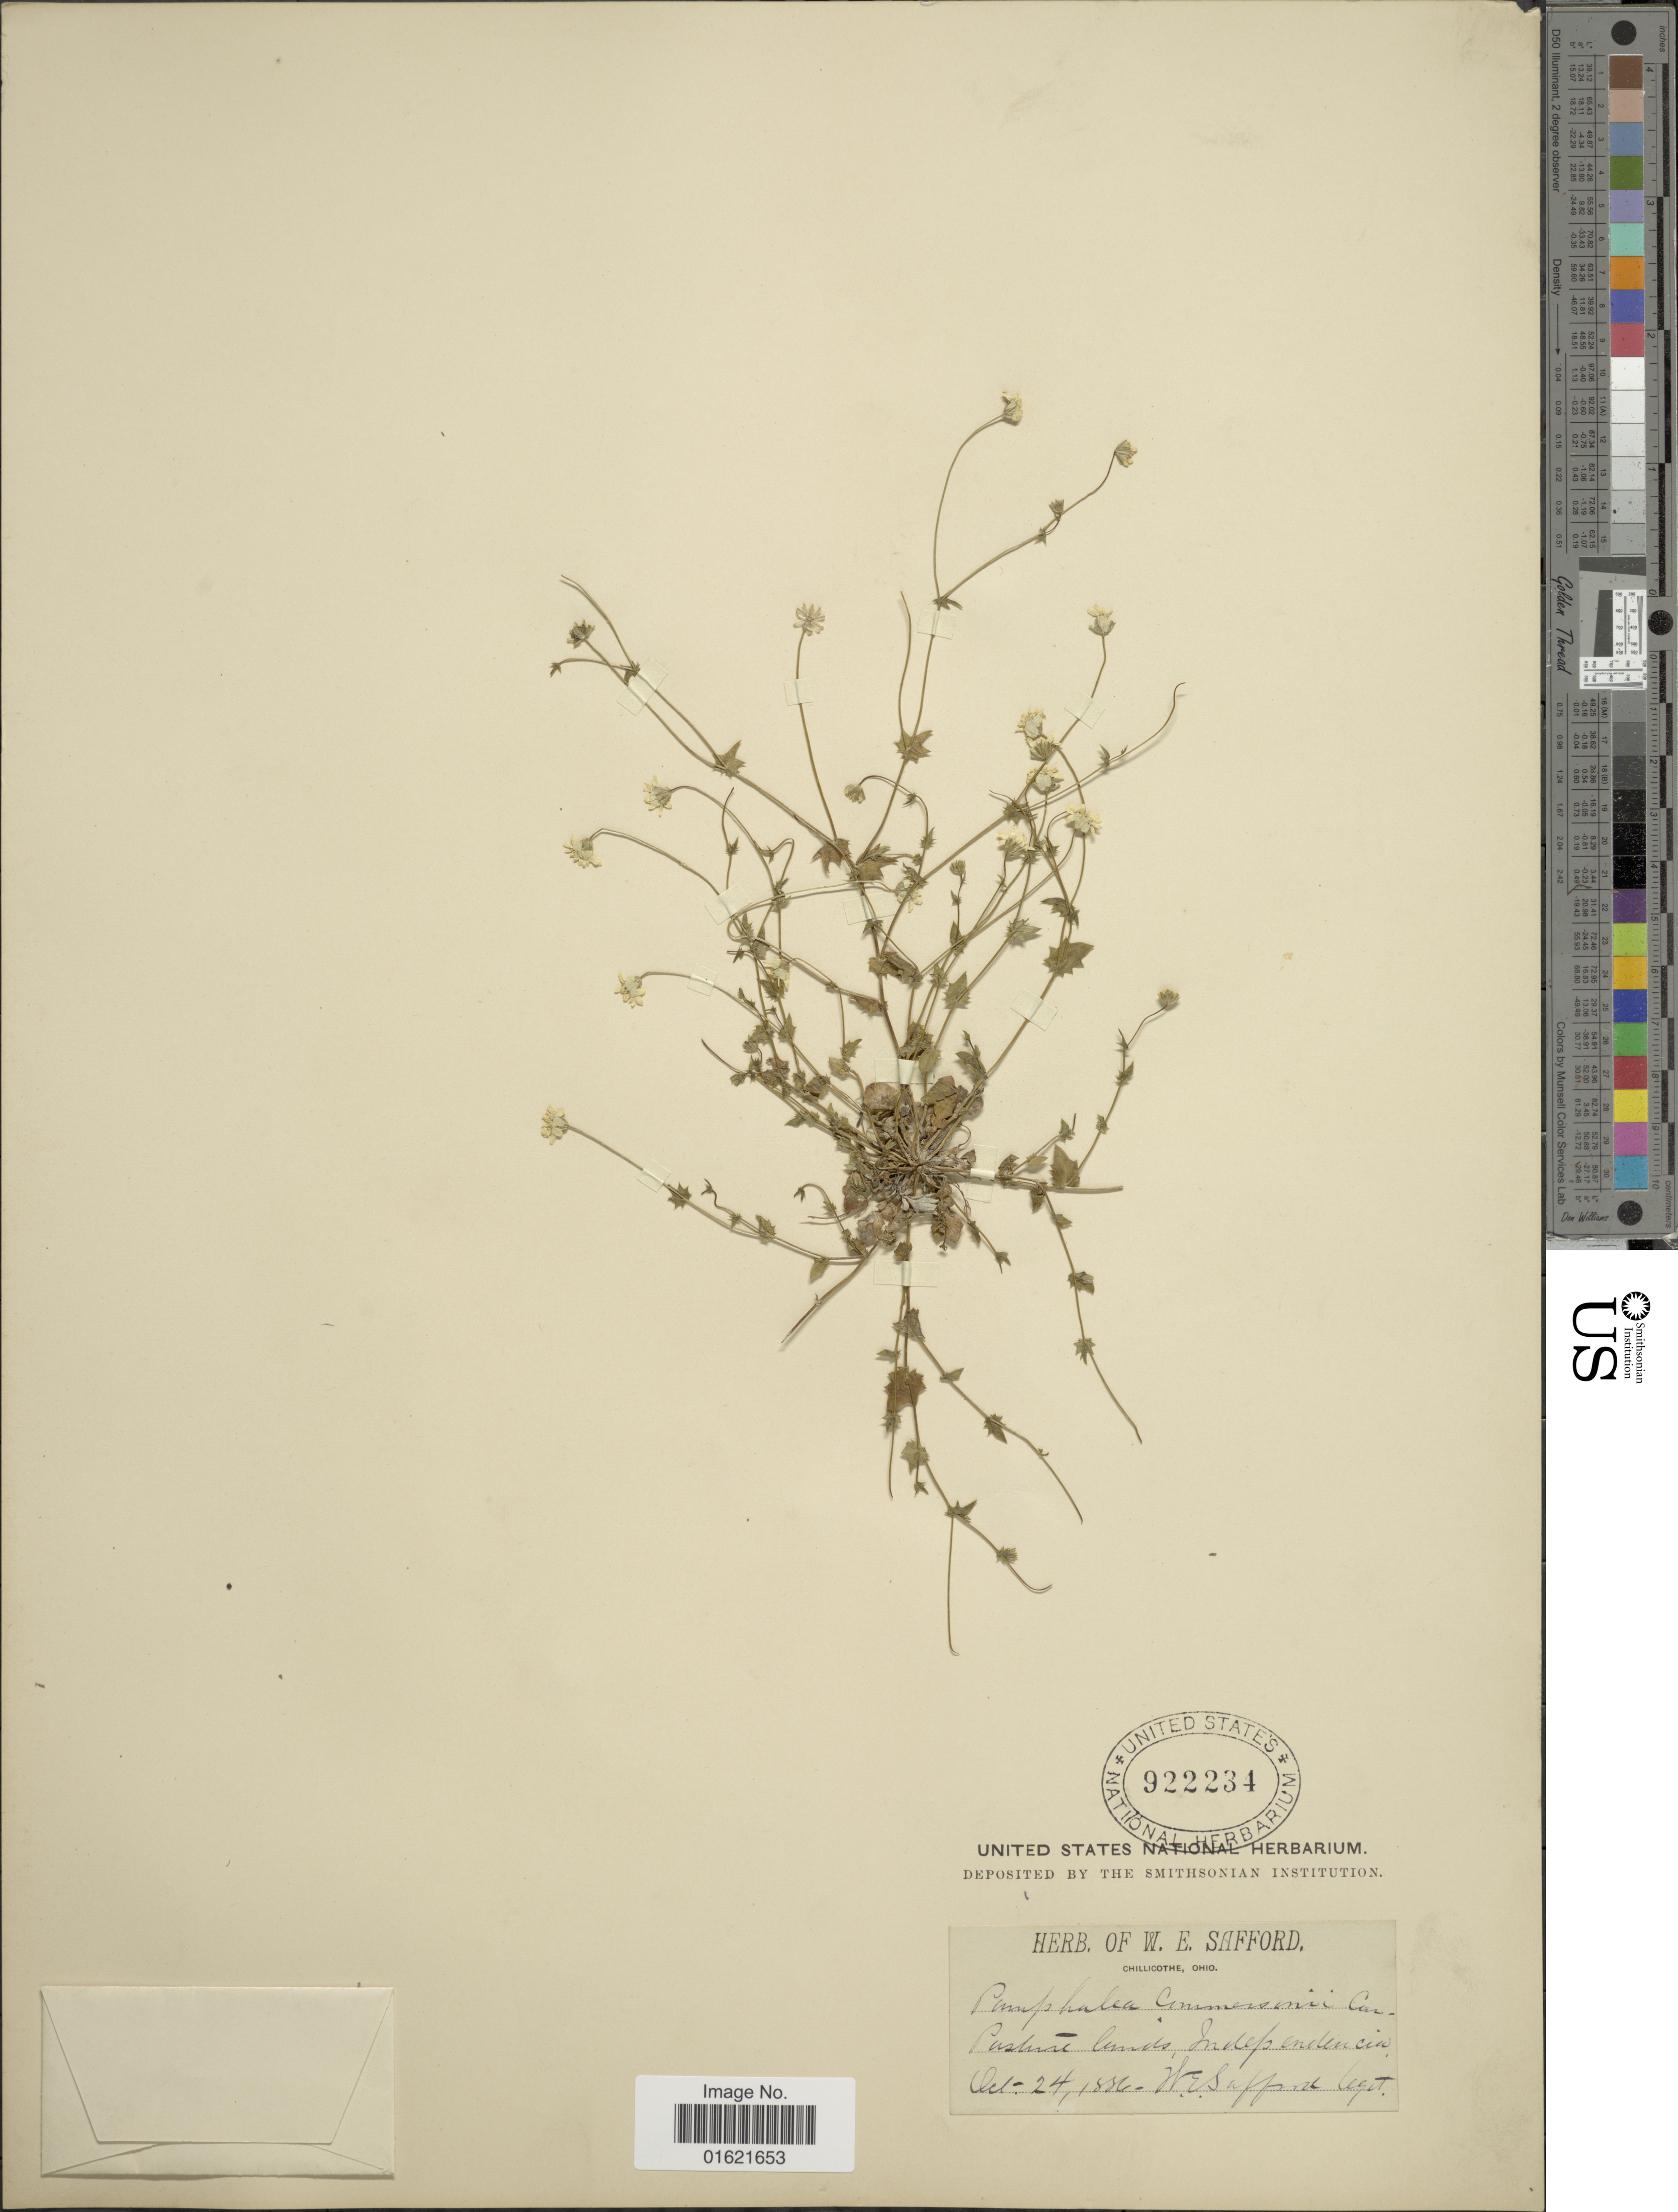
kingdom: Plantae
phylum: Tracheophyta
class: Magnoliopsida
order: Asterales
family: Asteraceae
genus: Panphalea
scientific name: Panphalea heterophylla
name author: Less.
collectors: W. E. Safford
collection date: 1886-10-24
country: United States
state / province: Ohio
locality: Chillicothe, Ohio. Pasture lands Independence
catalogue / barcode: US 922234